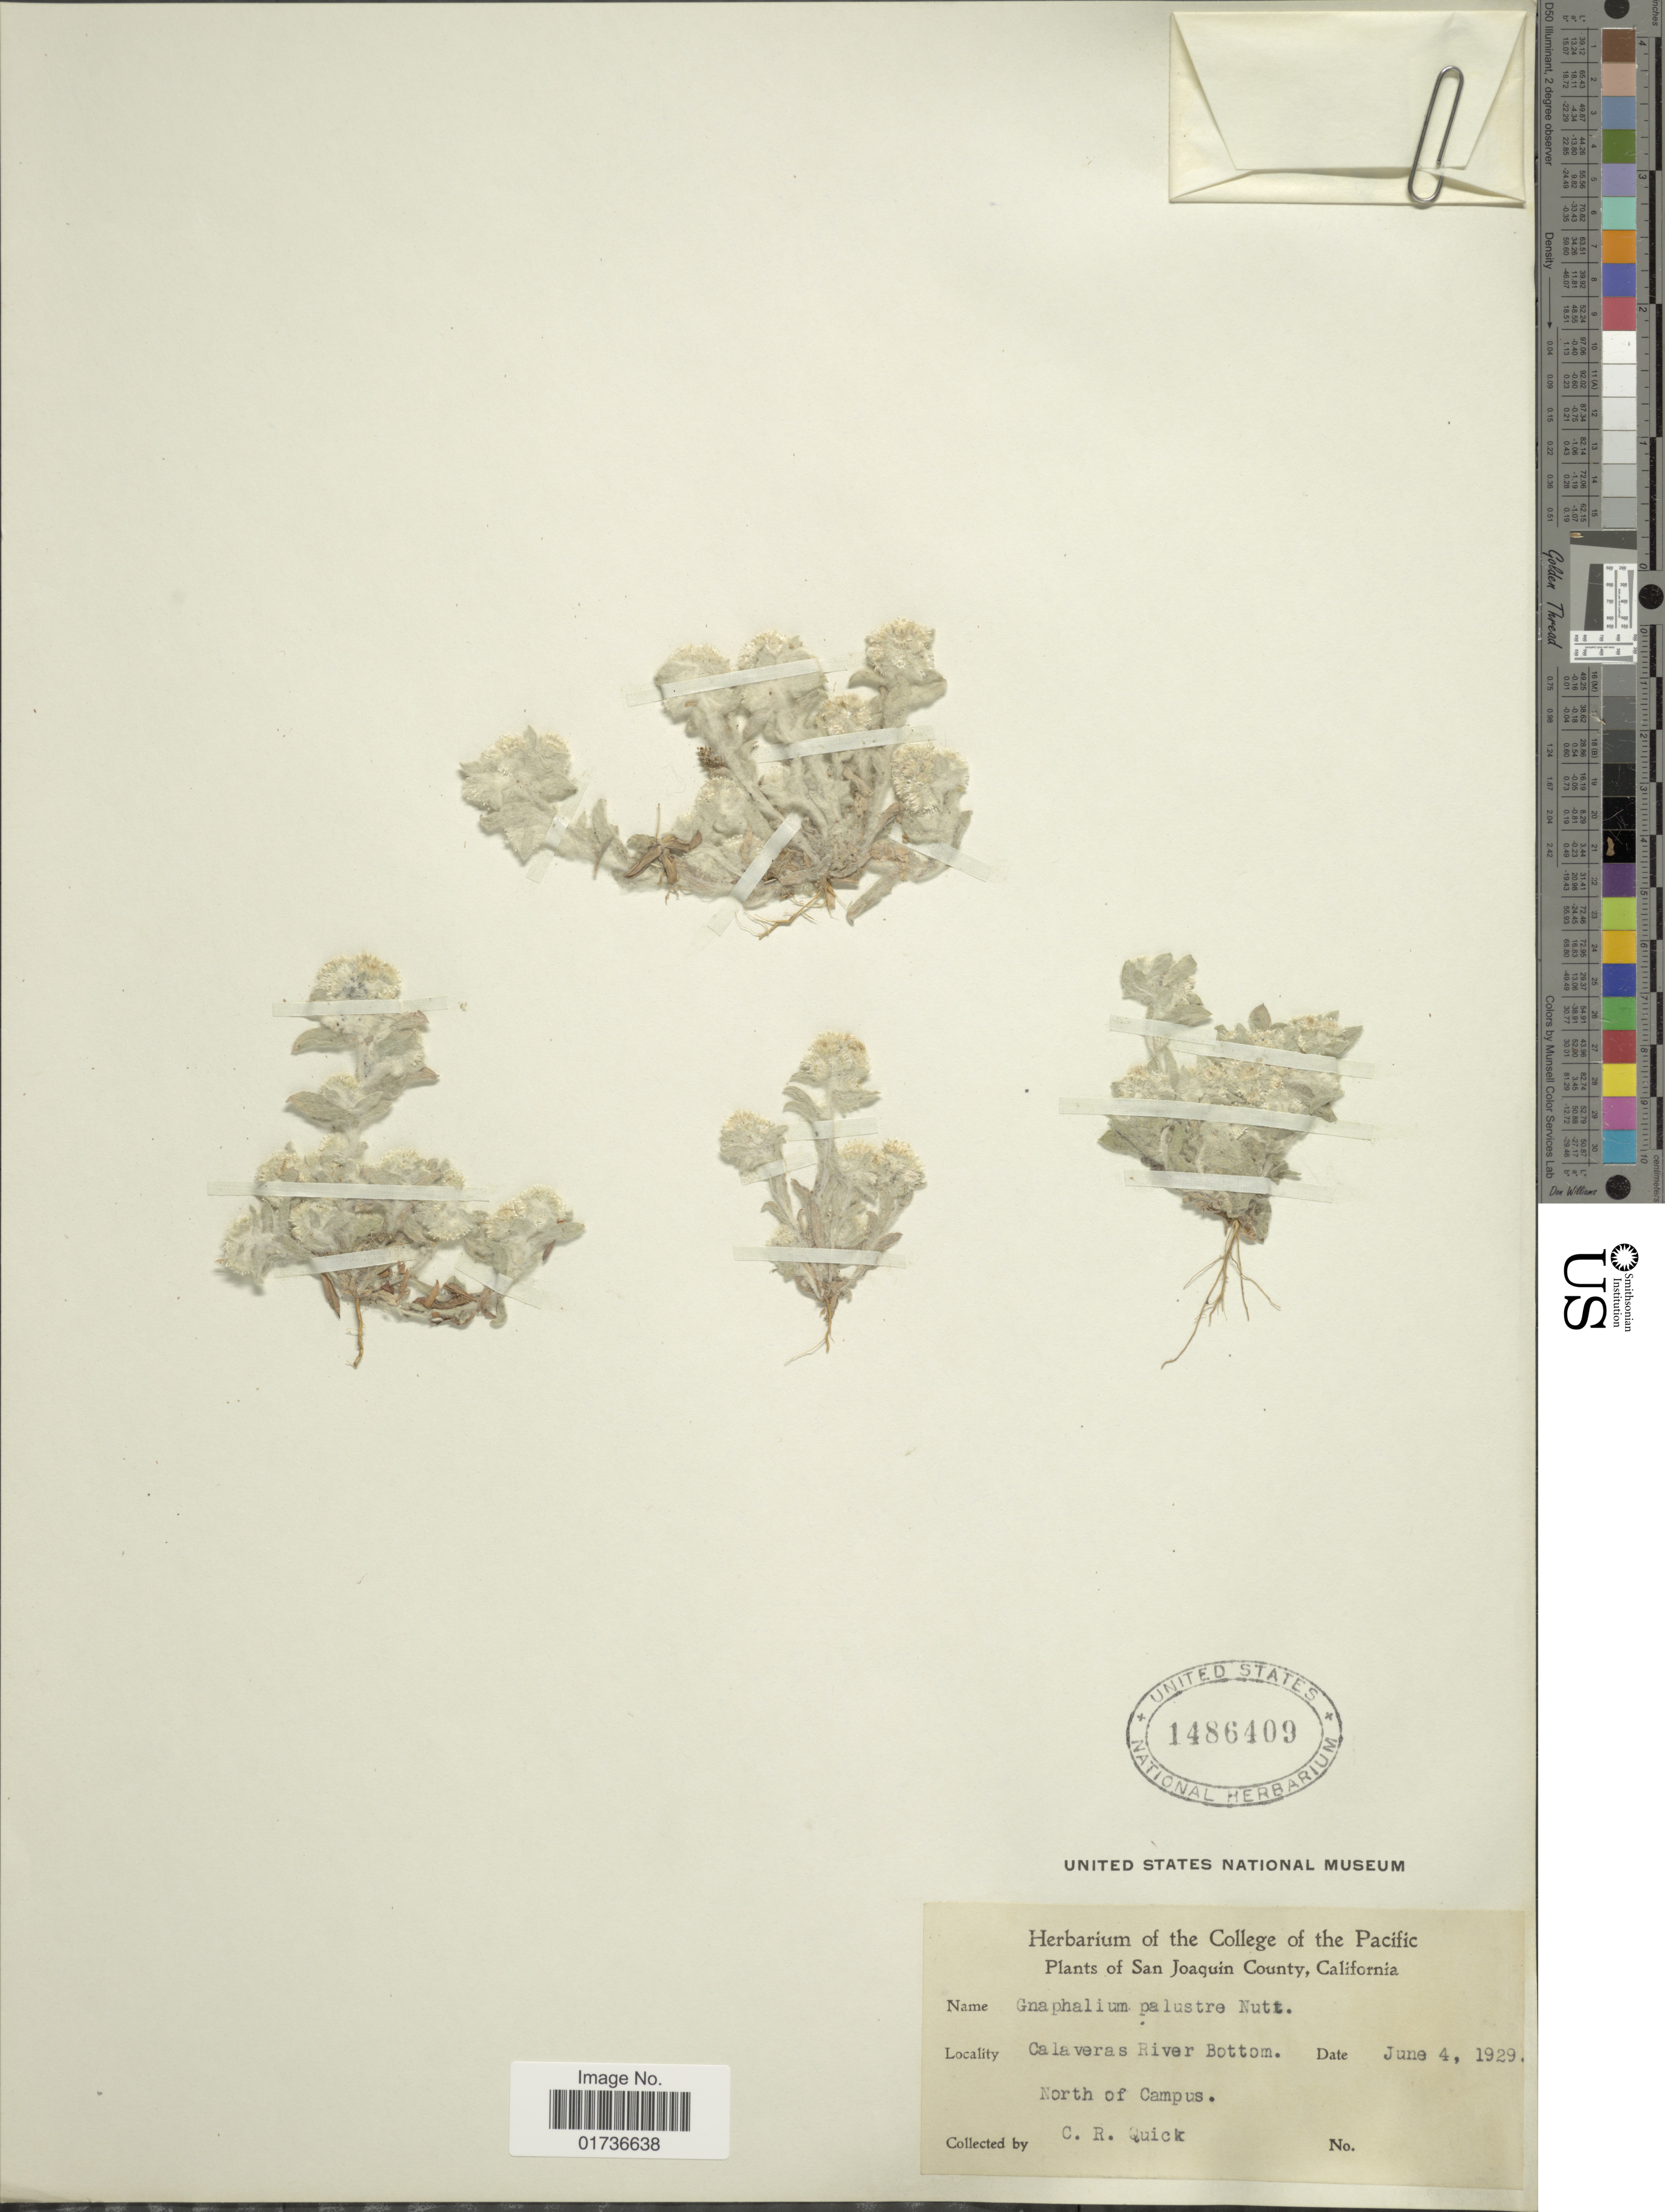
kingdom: Plantae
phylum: Tracheophyta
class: Magnoliopsida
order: Asterales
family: Asteraceae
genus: Gnaphalium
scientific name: Gnaphalium palustre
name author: Nutt.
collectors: C. Quick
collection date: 1929-06-04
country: United States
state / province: California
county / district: San Joaquin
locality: San Joaquin County, Calaveras River Bottom. North of Campus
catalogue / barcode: US 1486409